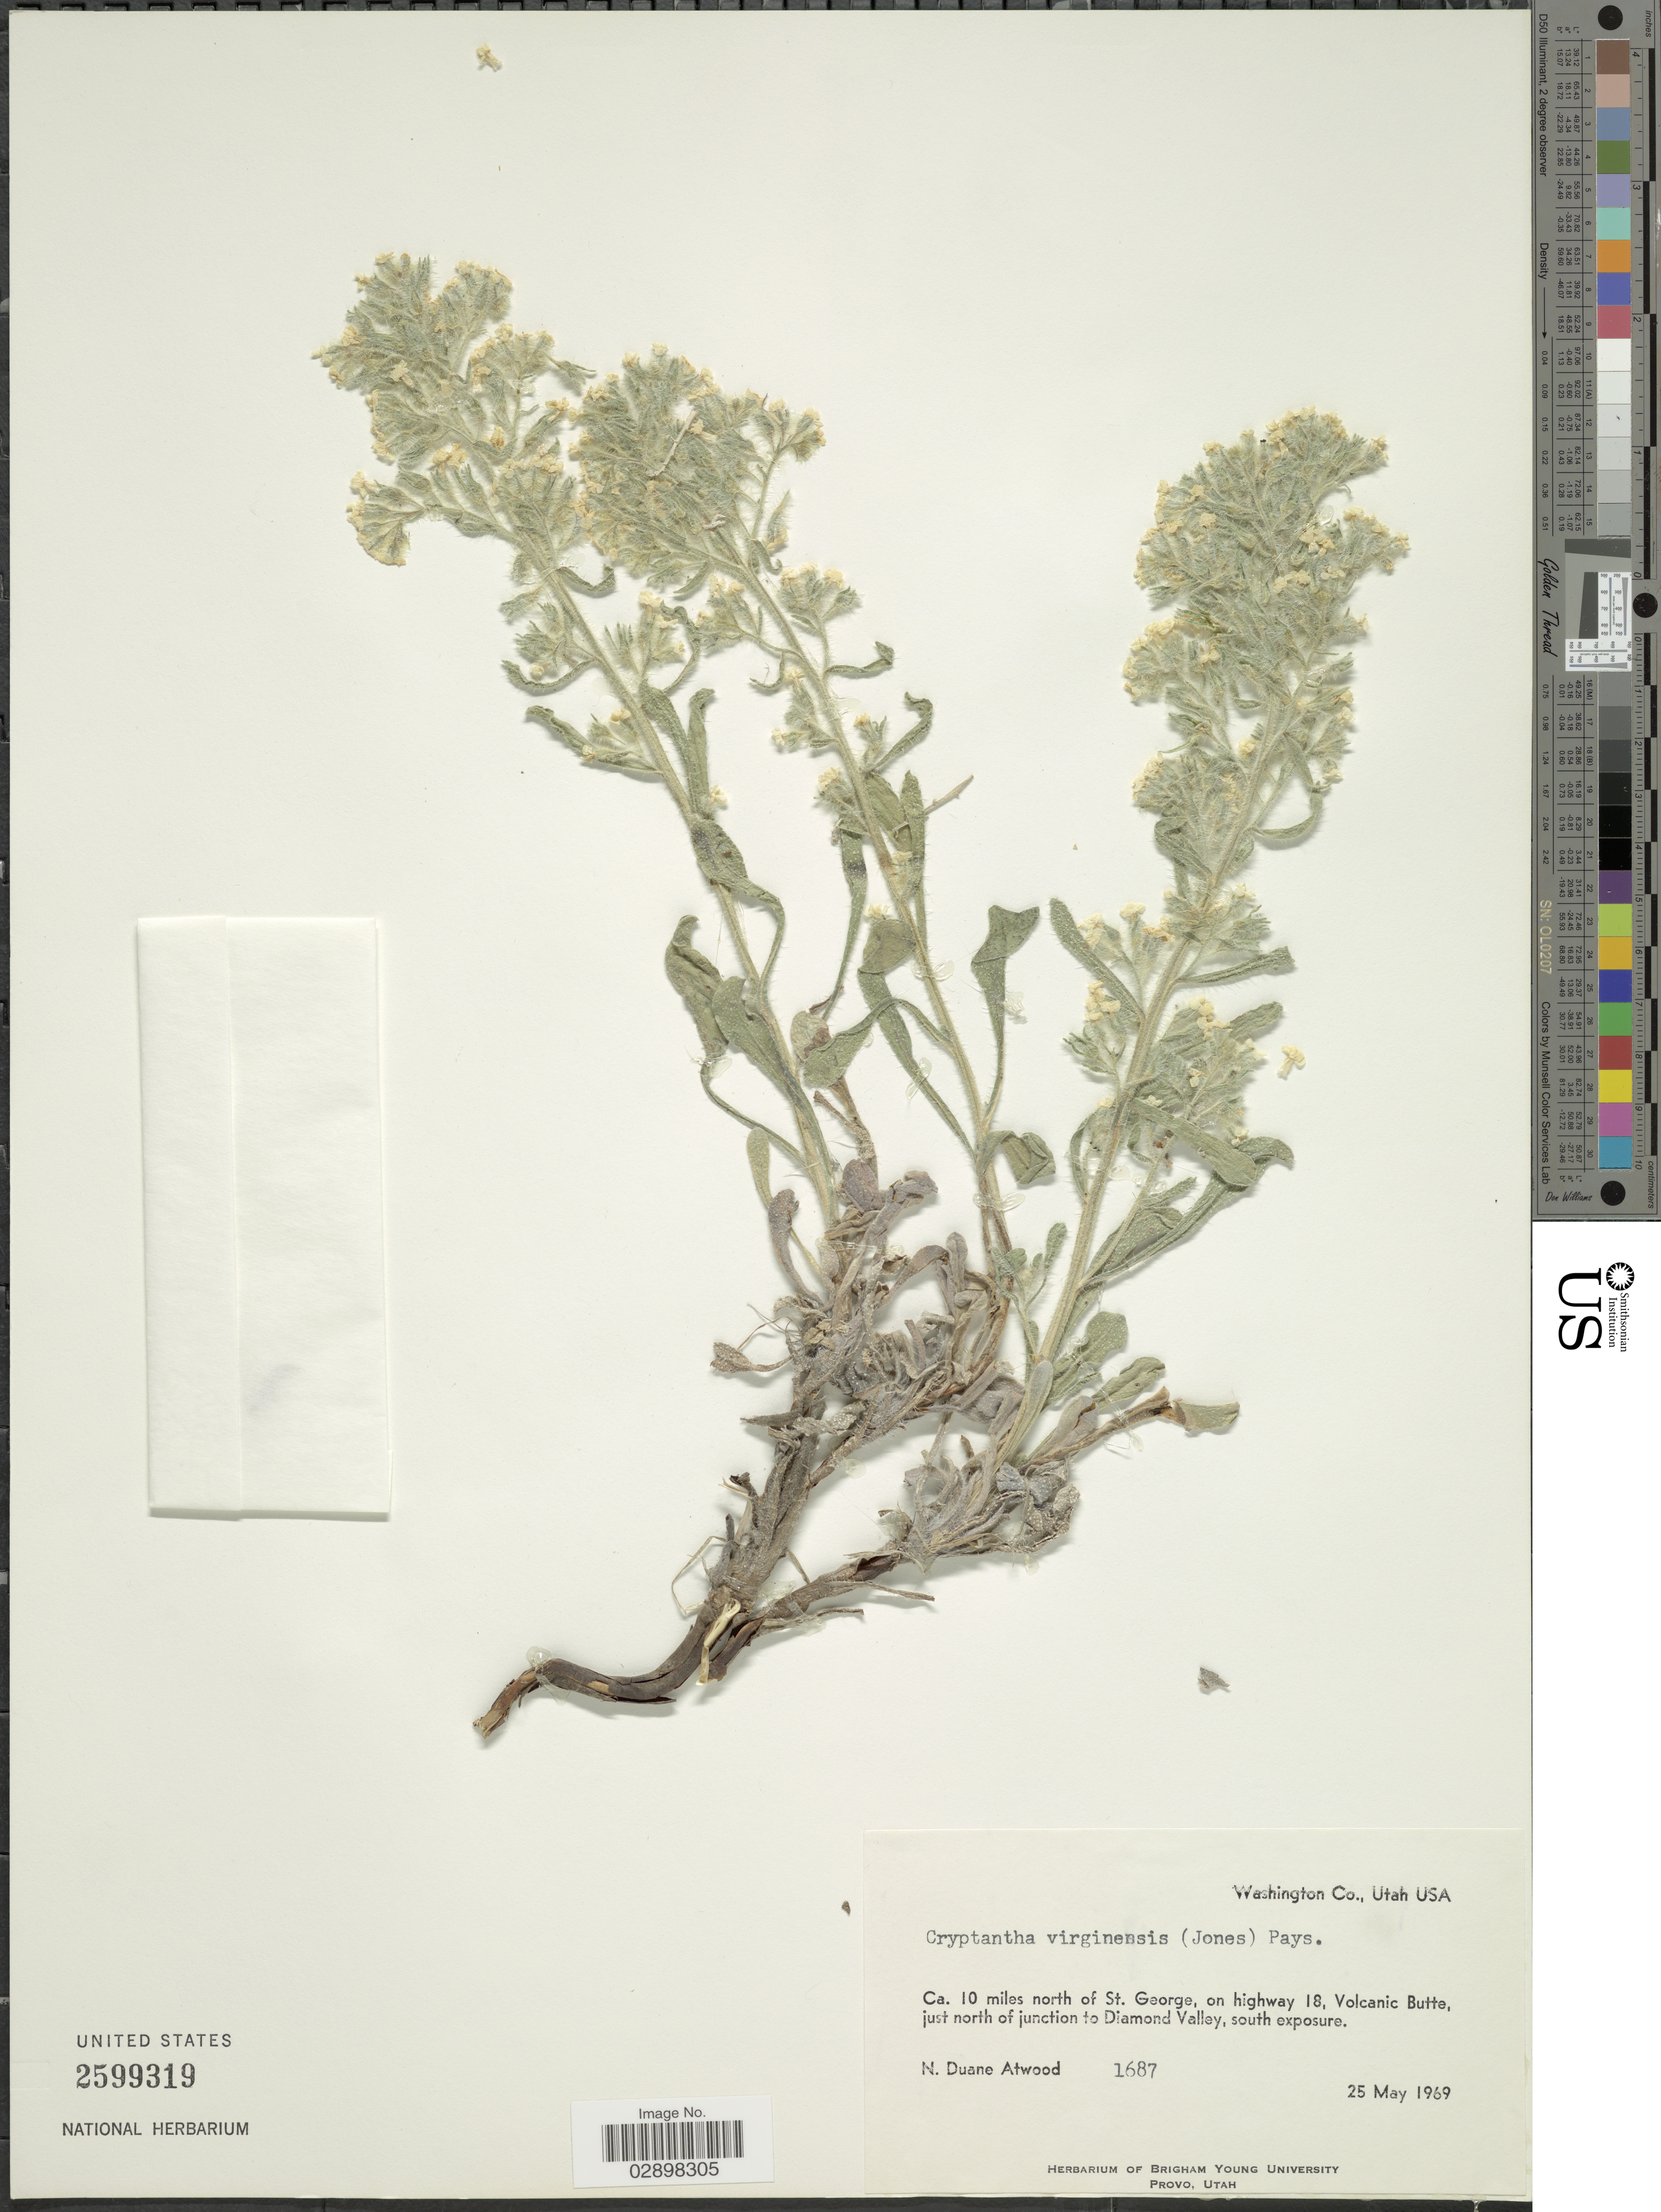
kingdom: Plantae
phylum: Tracheophyta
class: Magnoliopsida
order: Boraginales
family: Boraginaceae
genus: Cryptantha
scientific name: Cryptantha virginensis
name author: (M.E. Jones) Payson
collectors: N. Atwood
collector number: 1687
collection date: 1969-05-25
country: United States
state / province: Utah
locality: Washington Co., Ca. 10 miles north of St. George, on highway 18, Volcanic Butte, just north of junction to Diamond Valley.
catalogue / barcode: US 2599319